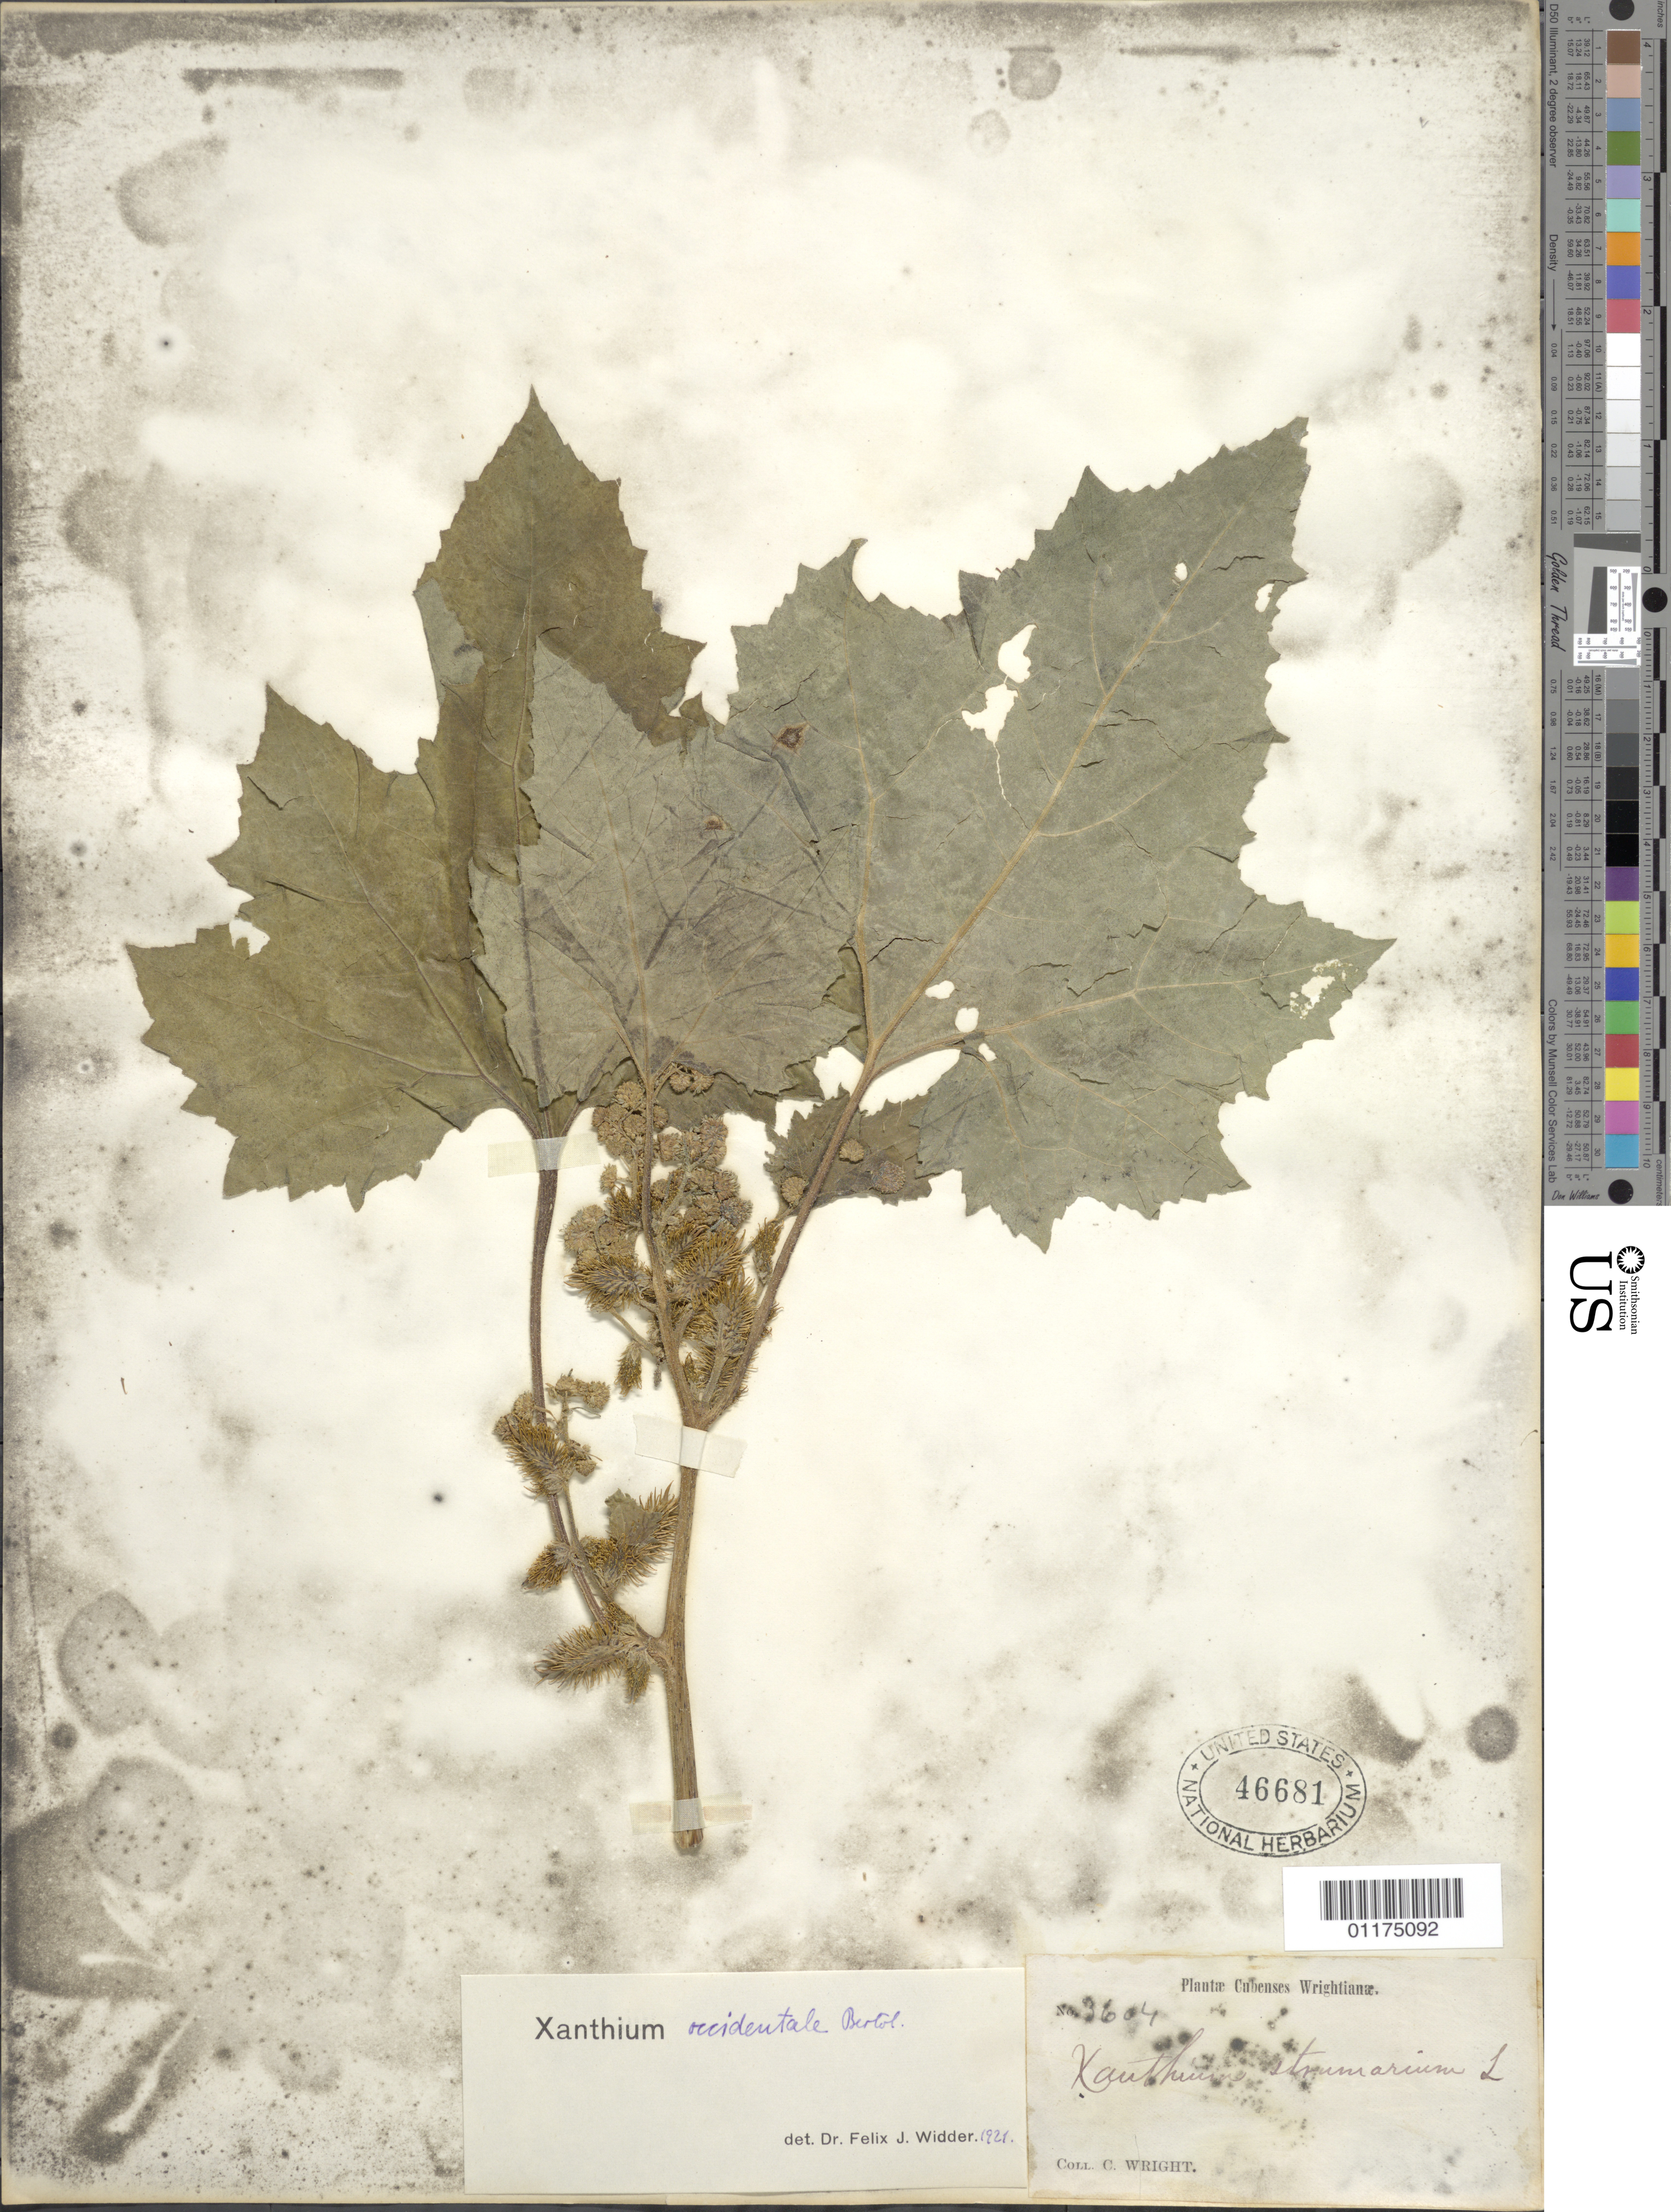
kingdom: Plantae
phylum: Tracheophyta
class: Magnoliopsida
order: Asterales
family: Asteraceae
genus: Xanthium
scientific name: Xanthium strumarium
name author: L.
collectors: C. Wright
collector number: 3604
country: Cuba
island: Cuba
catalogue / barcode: US 46681